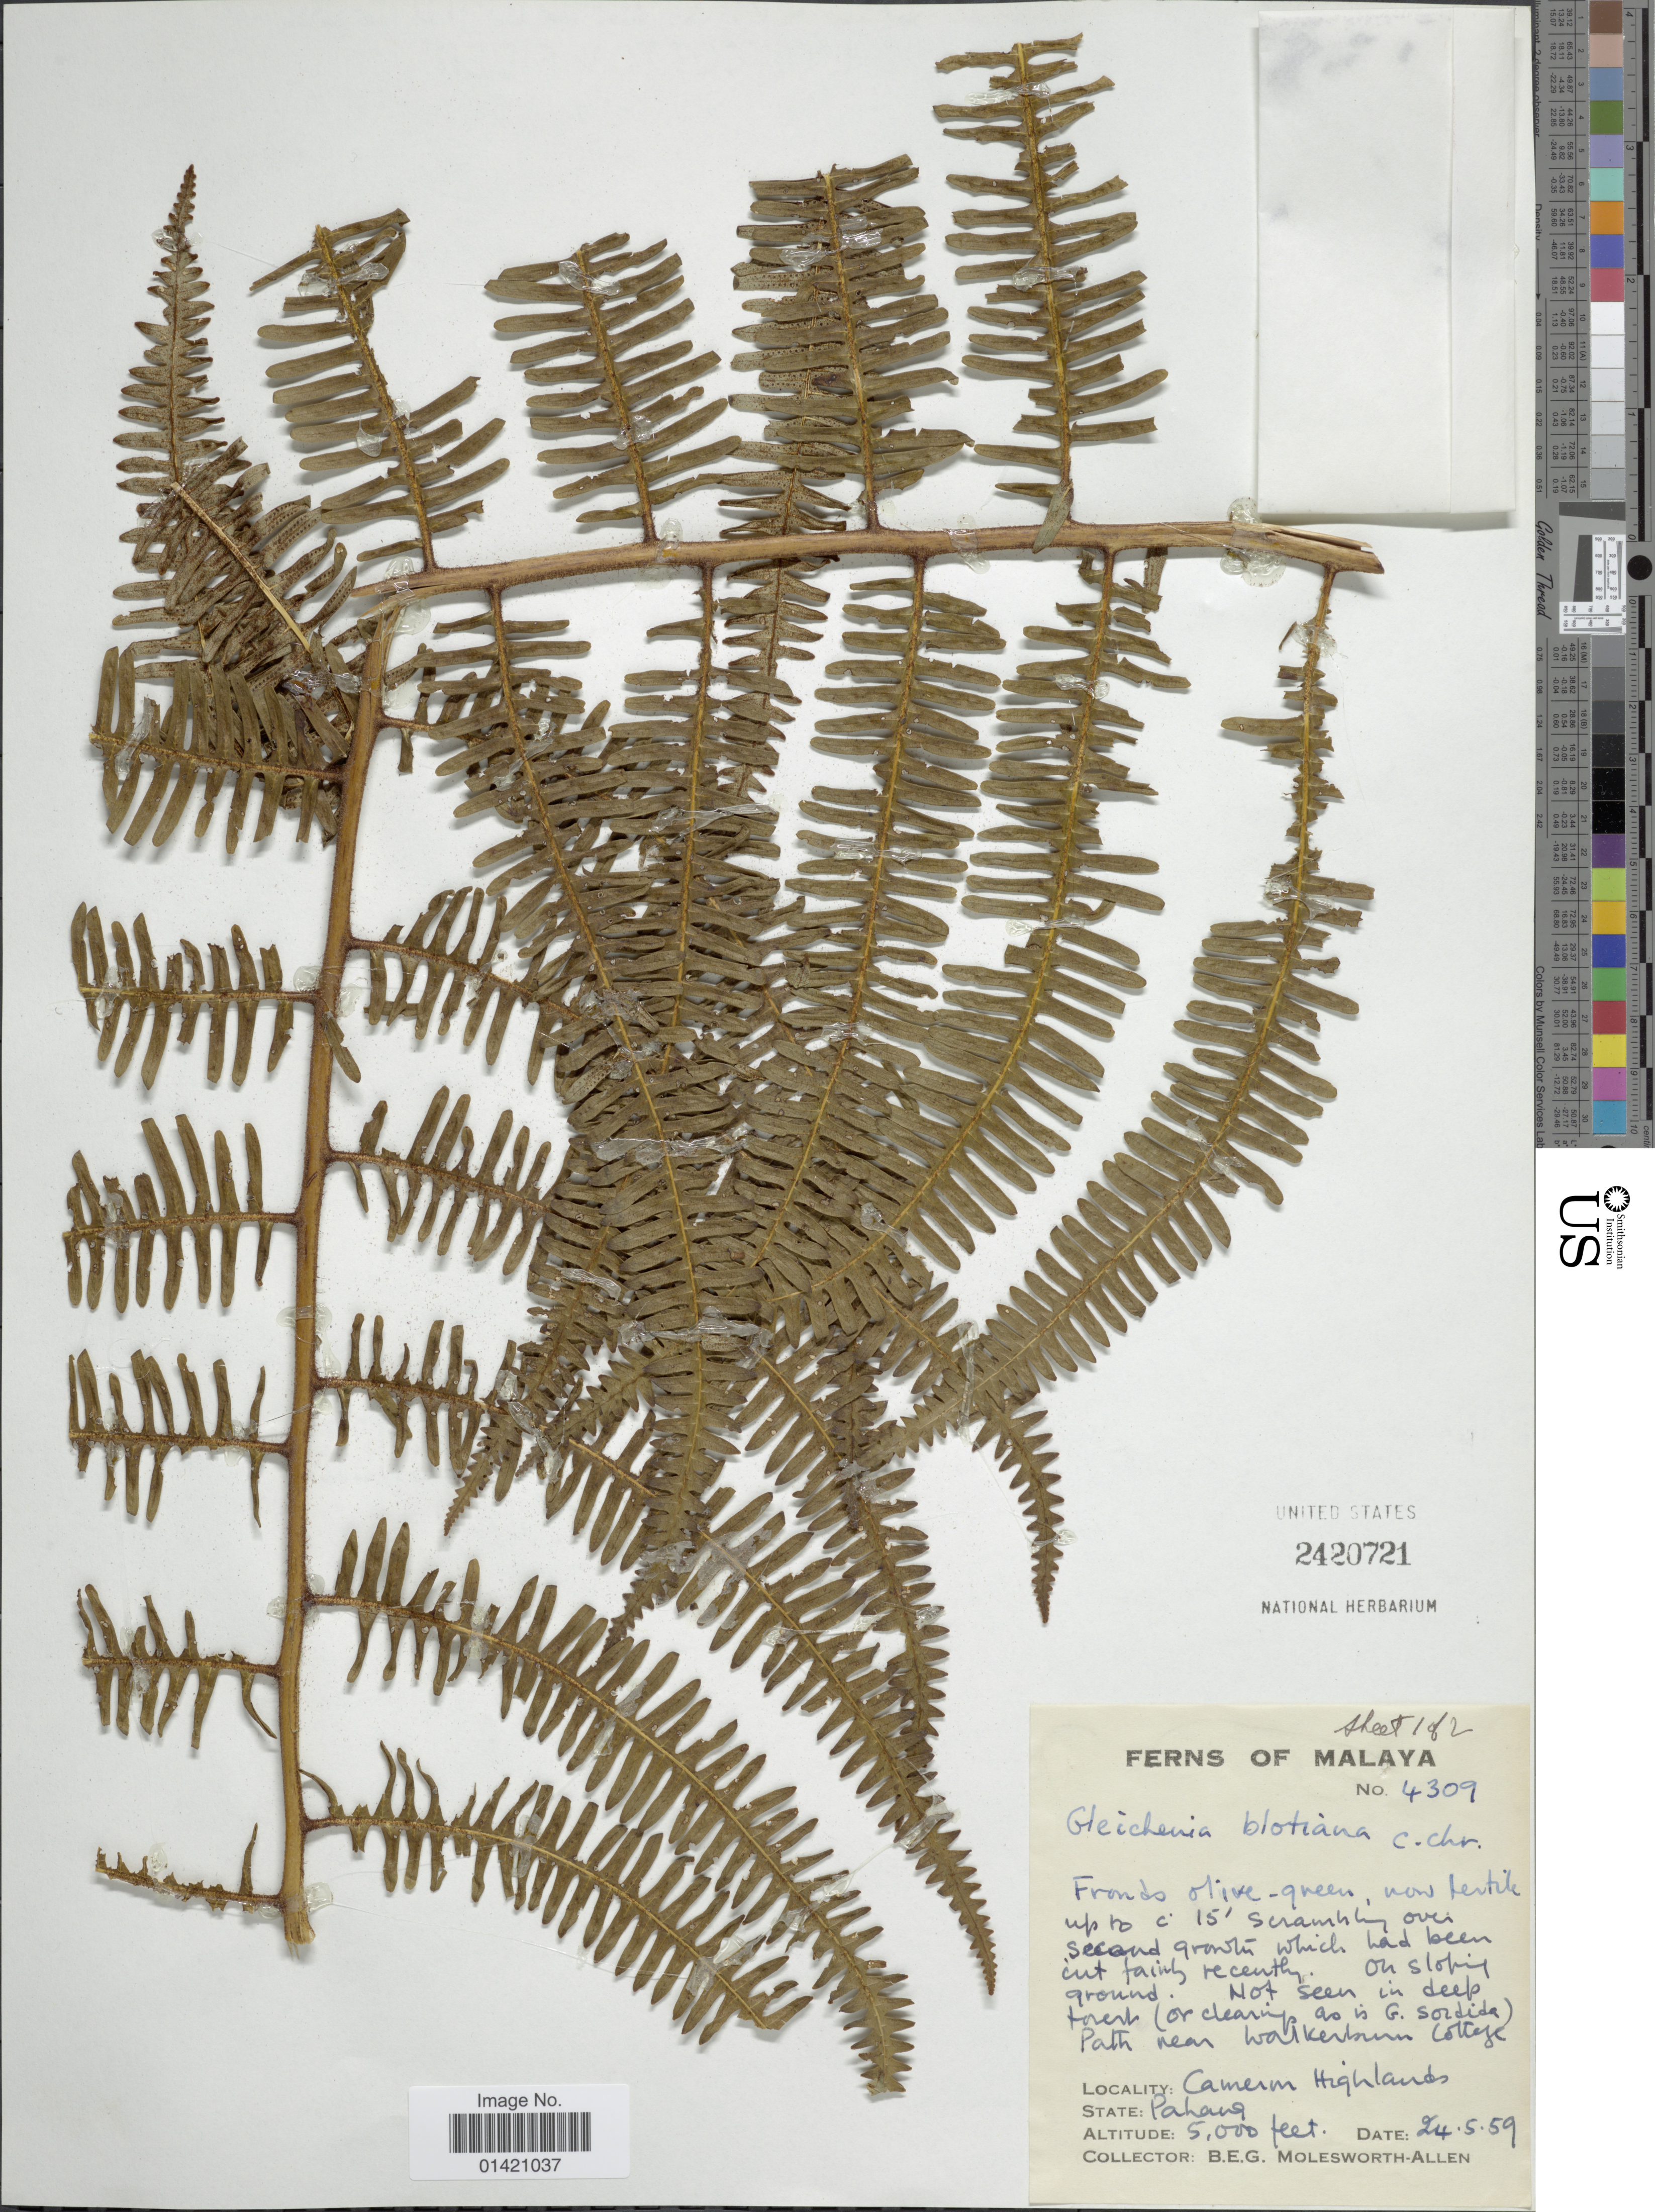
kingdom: Plantae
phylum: Tracheophyta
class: Polypodiopsida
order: Gleicheniales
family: Gleicheniaceae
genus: Diplopterygium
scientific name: Diplopterygium blotianum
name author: (C. Chr.) Nakai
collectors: B. E. G. Molesworth-Allen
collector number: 4309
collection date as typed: Transcribed d/m/y: 24/5/59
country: Malaysia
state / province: Pahang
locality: Path near Walkerstrum College. Cameron Highlands. Malaya.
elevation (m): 1524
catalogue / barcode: US 2420721